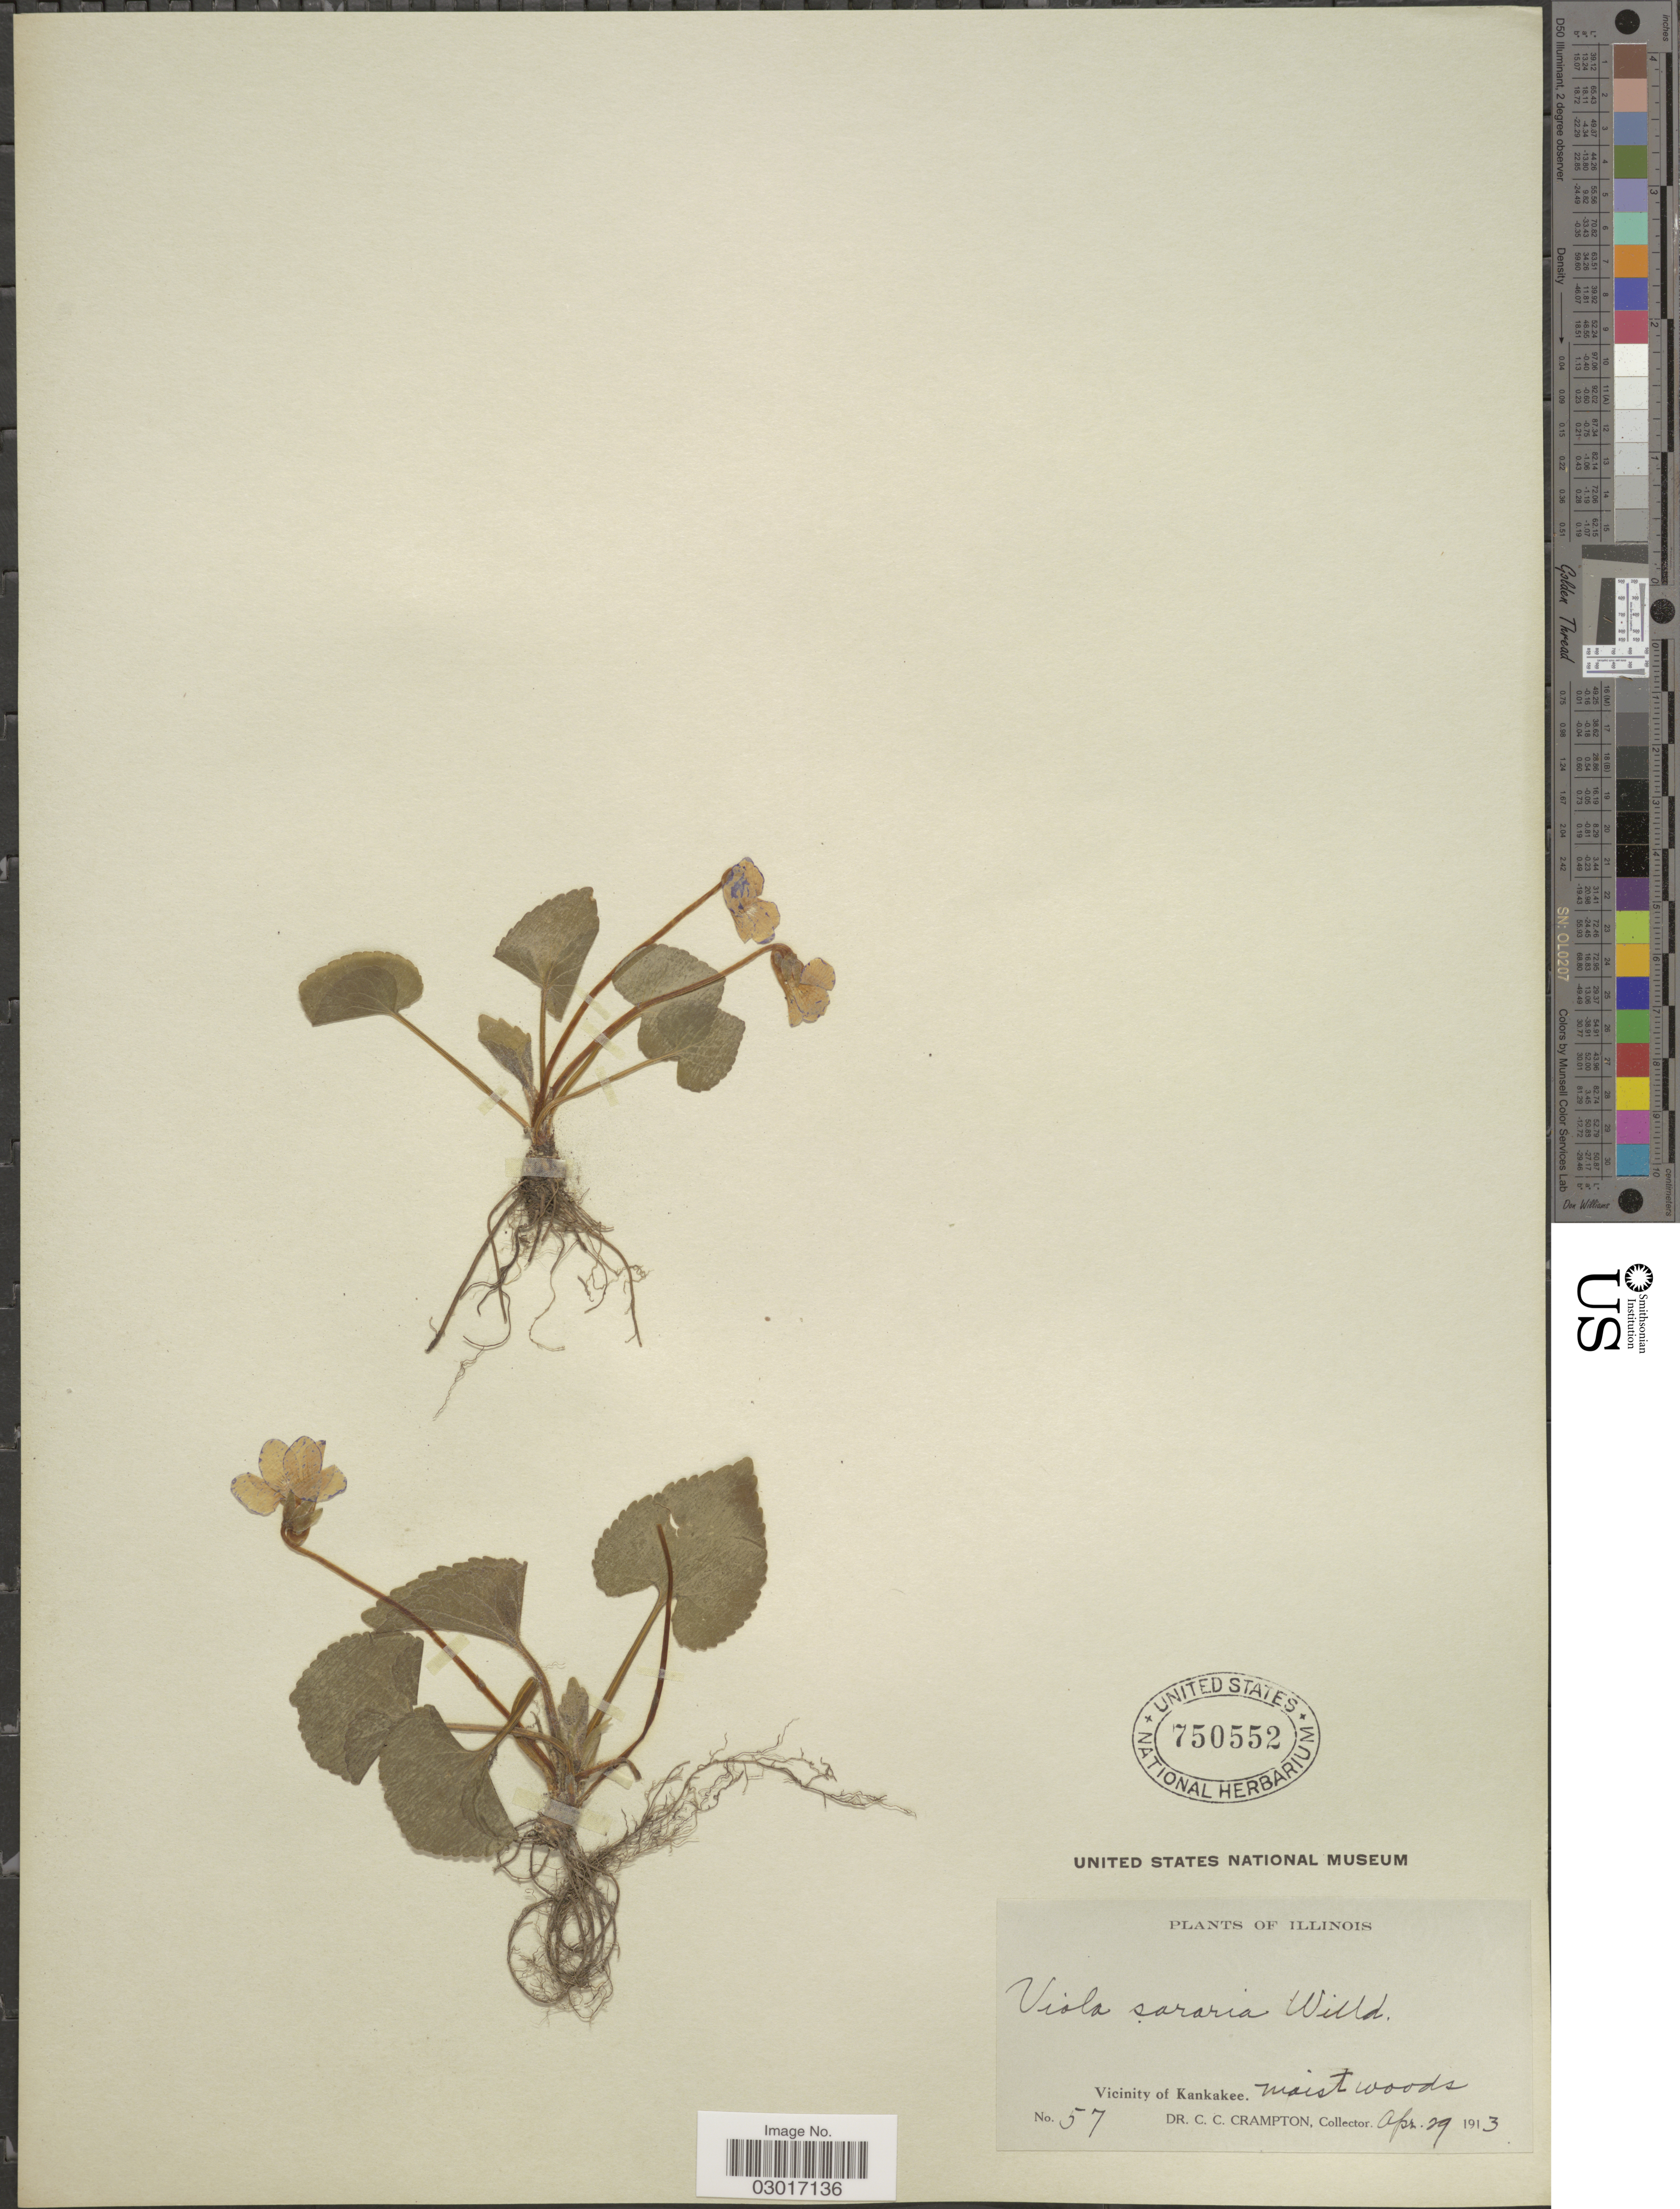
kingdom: Plantae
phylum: Tracheophyta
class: Magnoliopsida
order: Malpighiales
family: Violaceae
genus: Viola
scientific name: Viola sororia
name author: Willd.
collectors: C. Crampton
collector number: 57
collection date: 1913-04-29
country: United States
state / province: Illinois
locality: Vicinity of Kankakee.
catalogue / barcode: US 750552